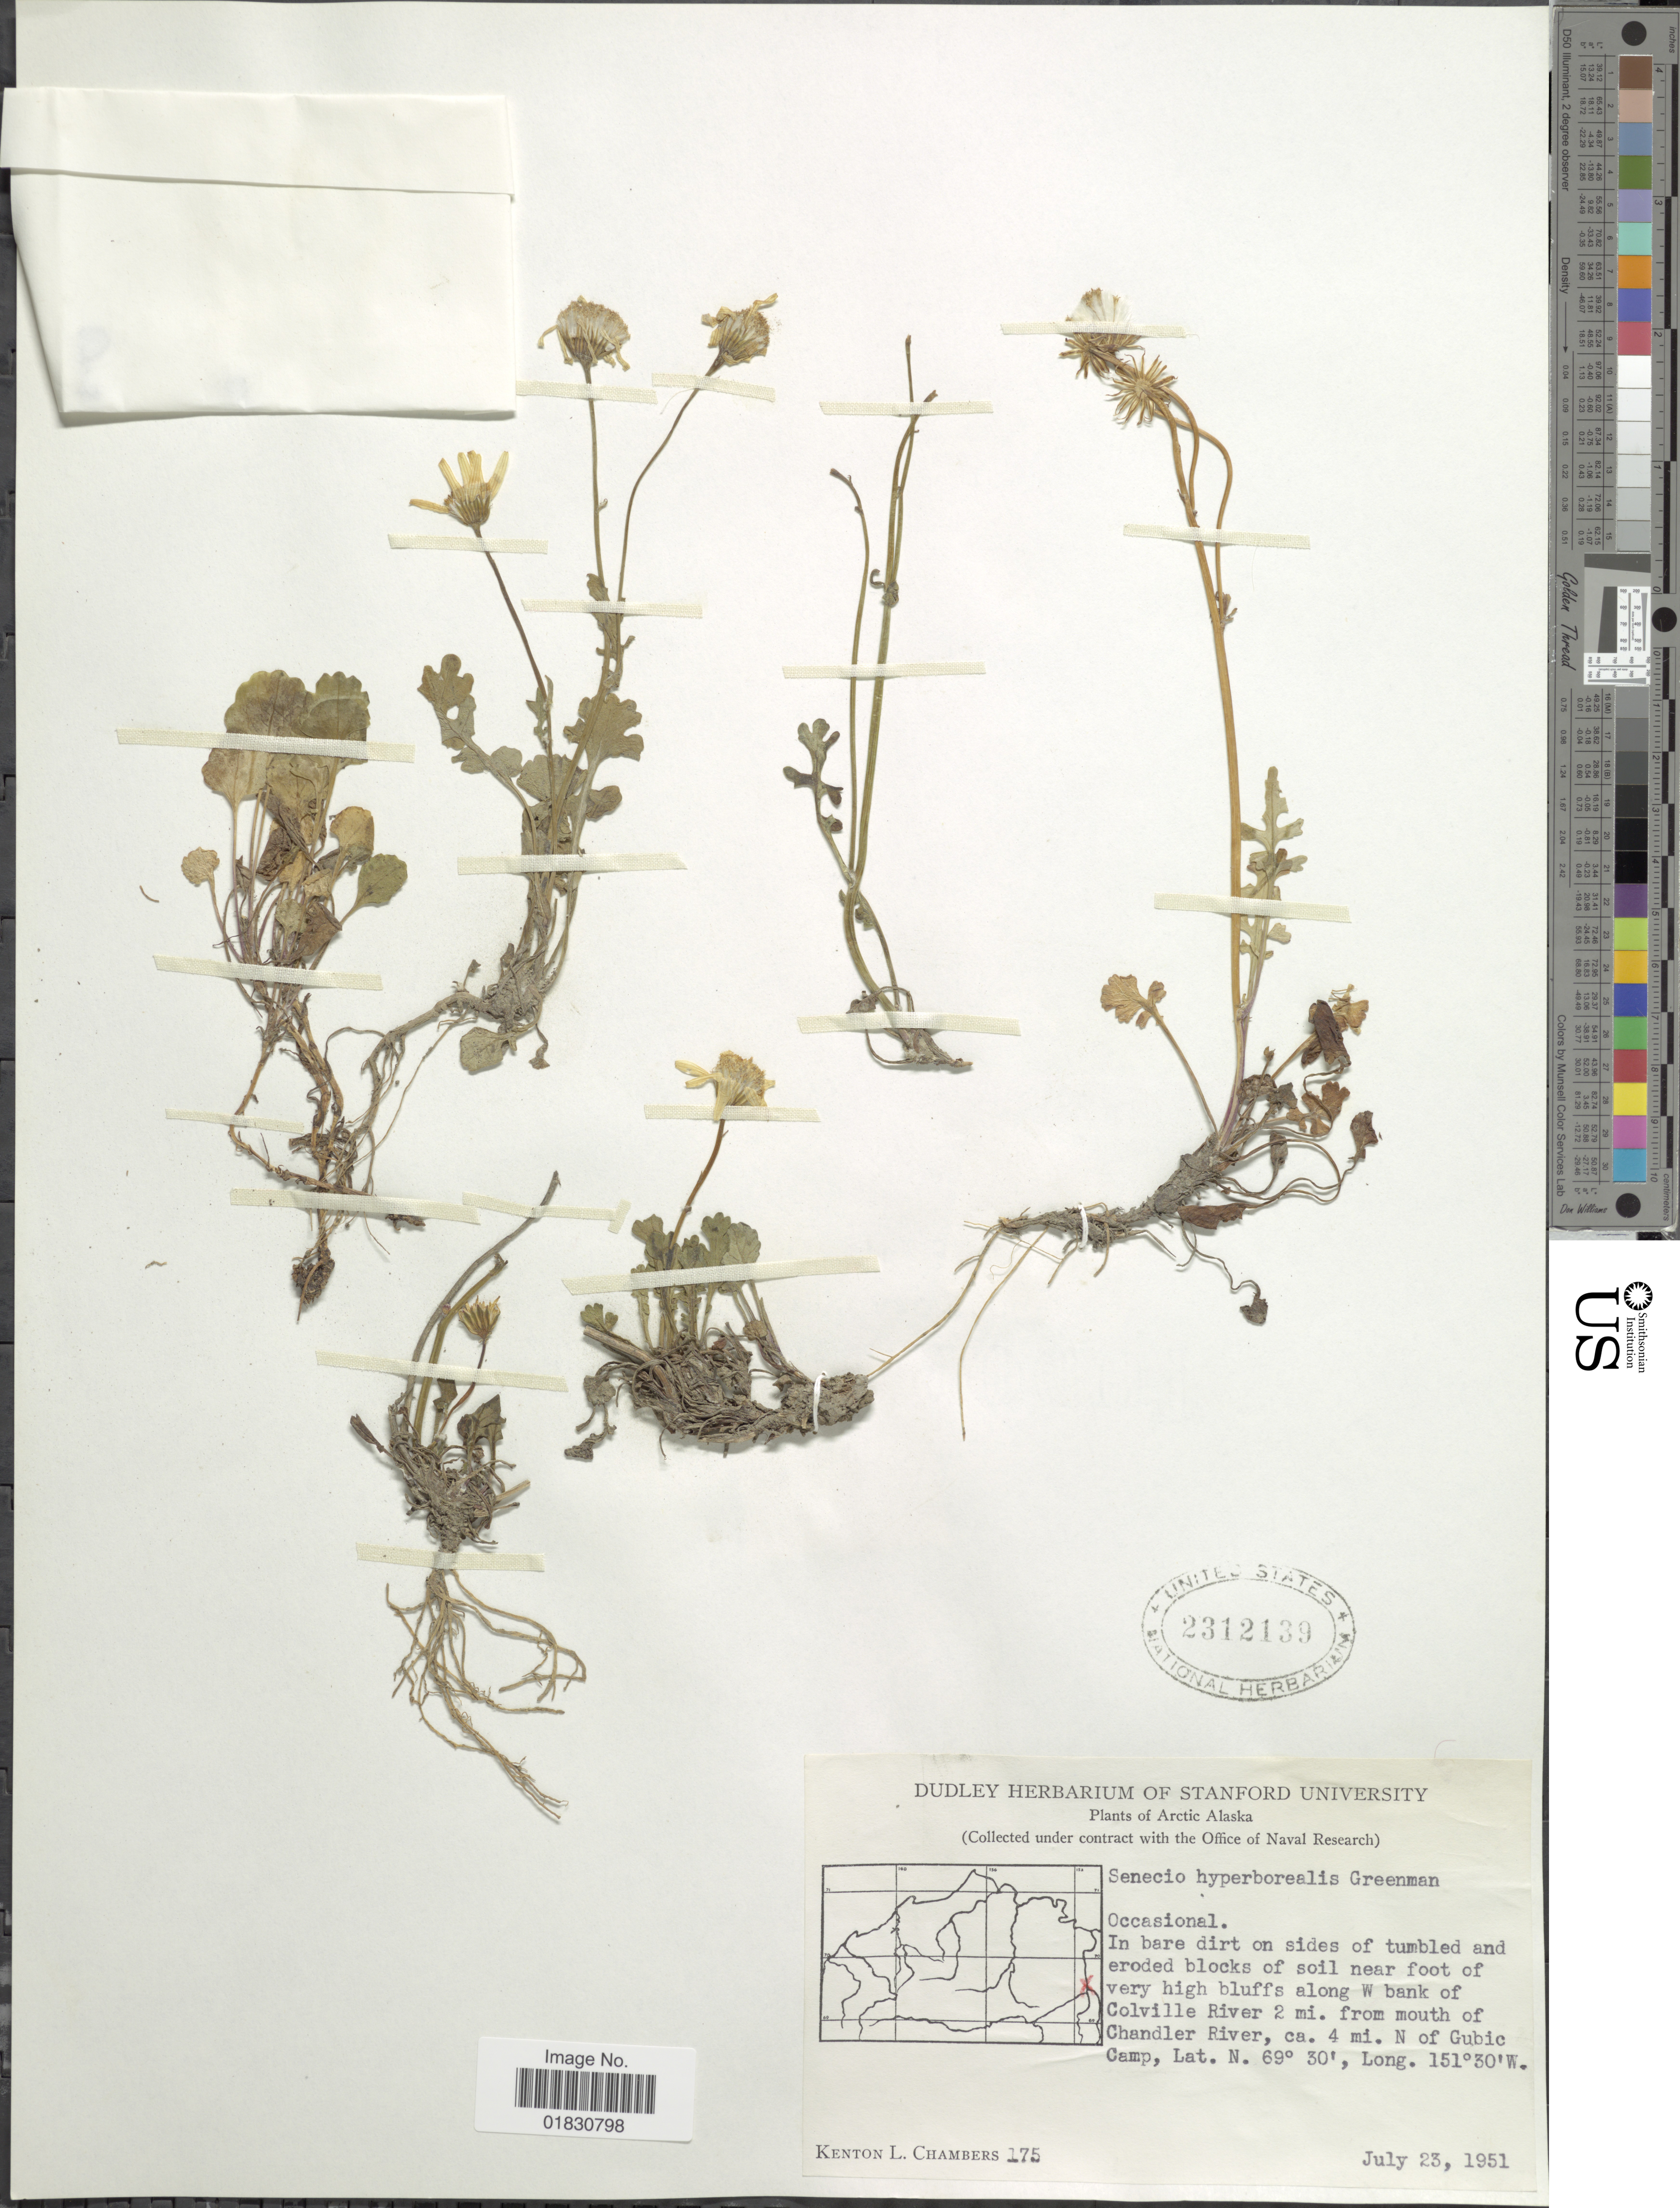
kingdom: Plantae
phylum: Tracheophyta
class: Magnoliopsida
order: Asterales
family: Asteraceae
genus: Packera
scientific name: Packera hyperborealis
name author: (Greene) Á. Löve & D. Löve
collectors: K. L. Chambers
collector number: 175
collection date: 1951-07-23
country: United States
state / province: Alaska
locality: Near foot of very high bluffs along W bank of Colville River 2 mi. from mouth of Chandler River, 4 mi. N of Gubic Camp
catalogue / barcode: US 2312139